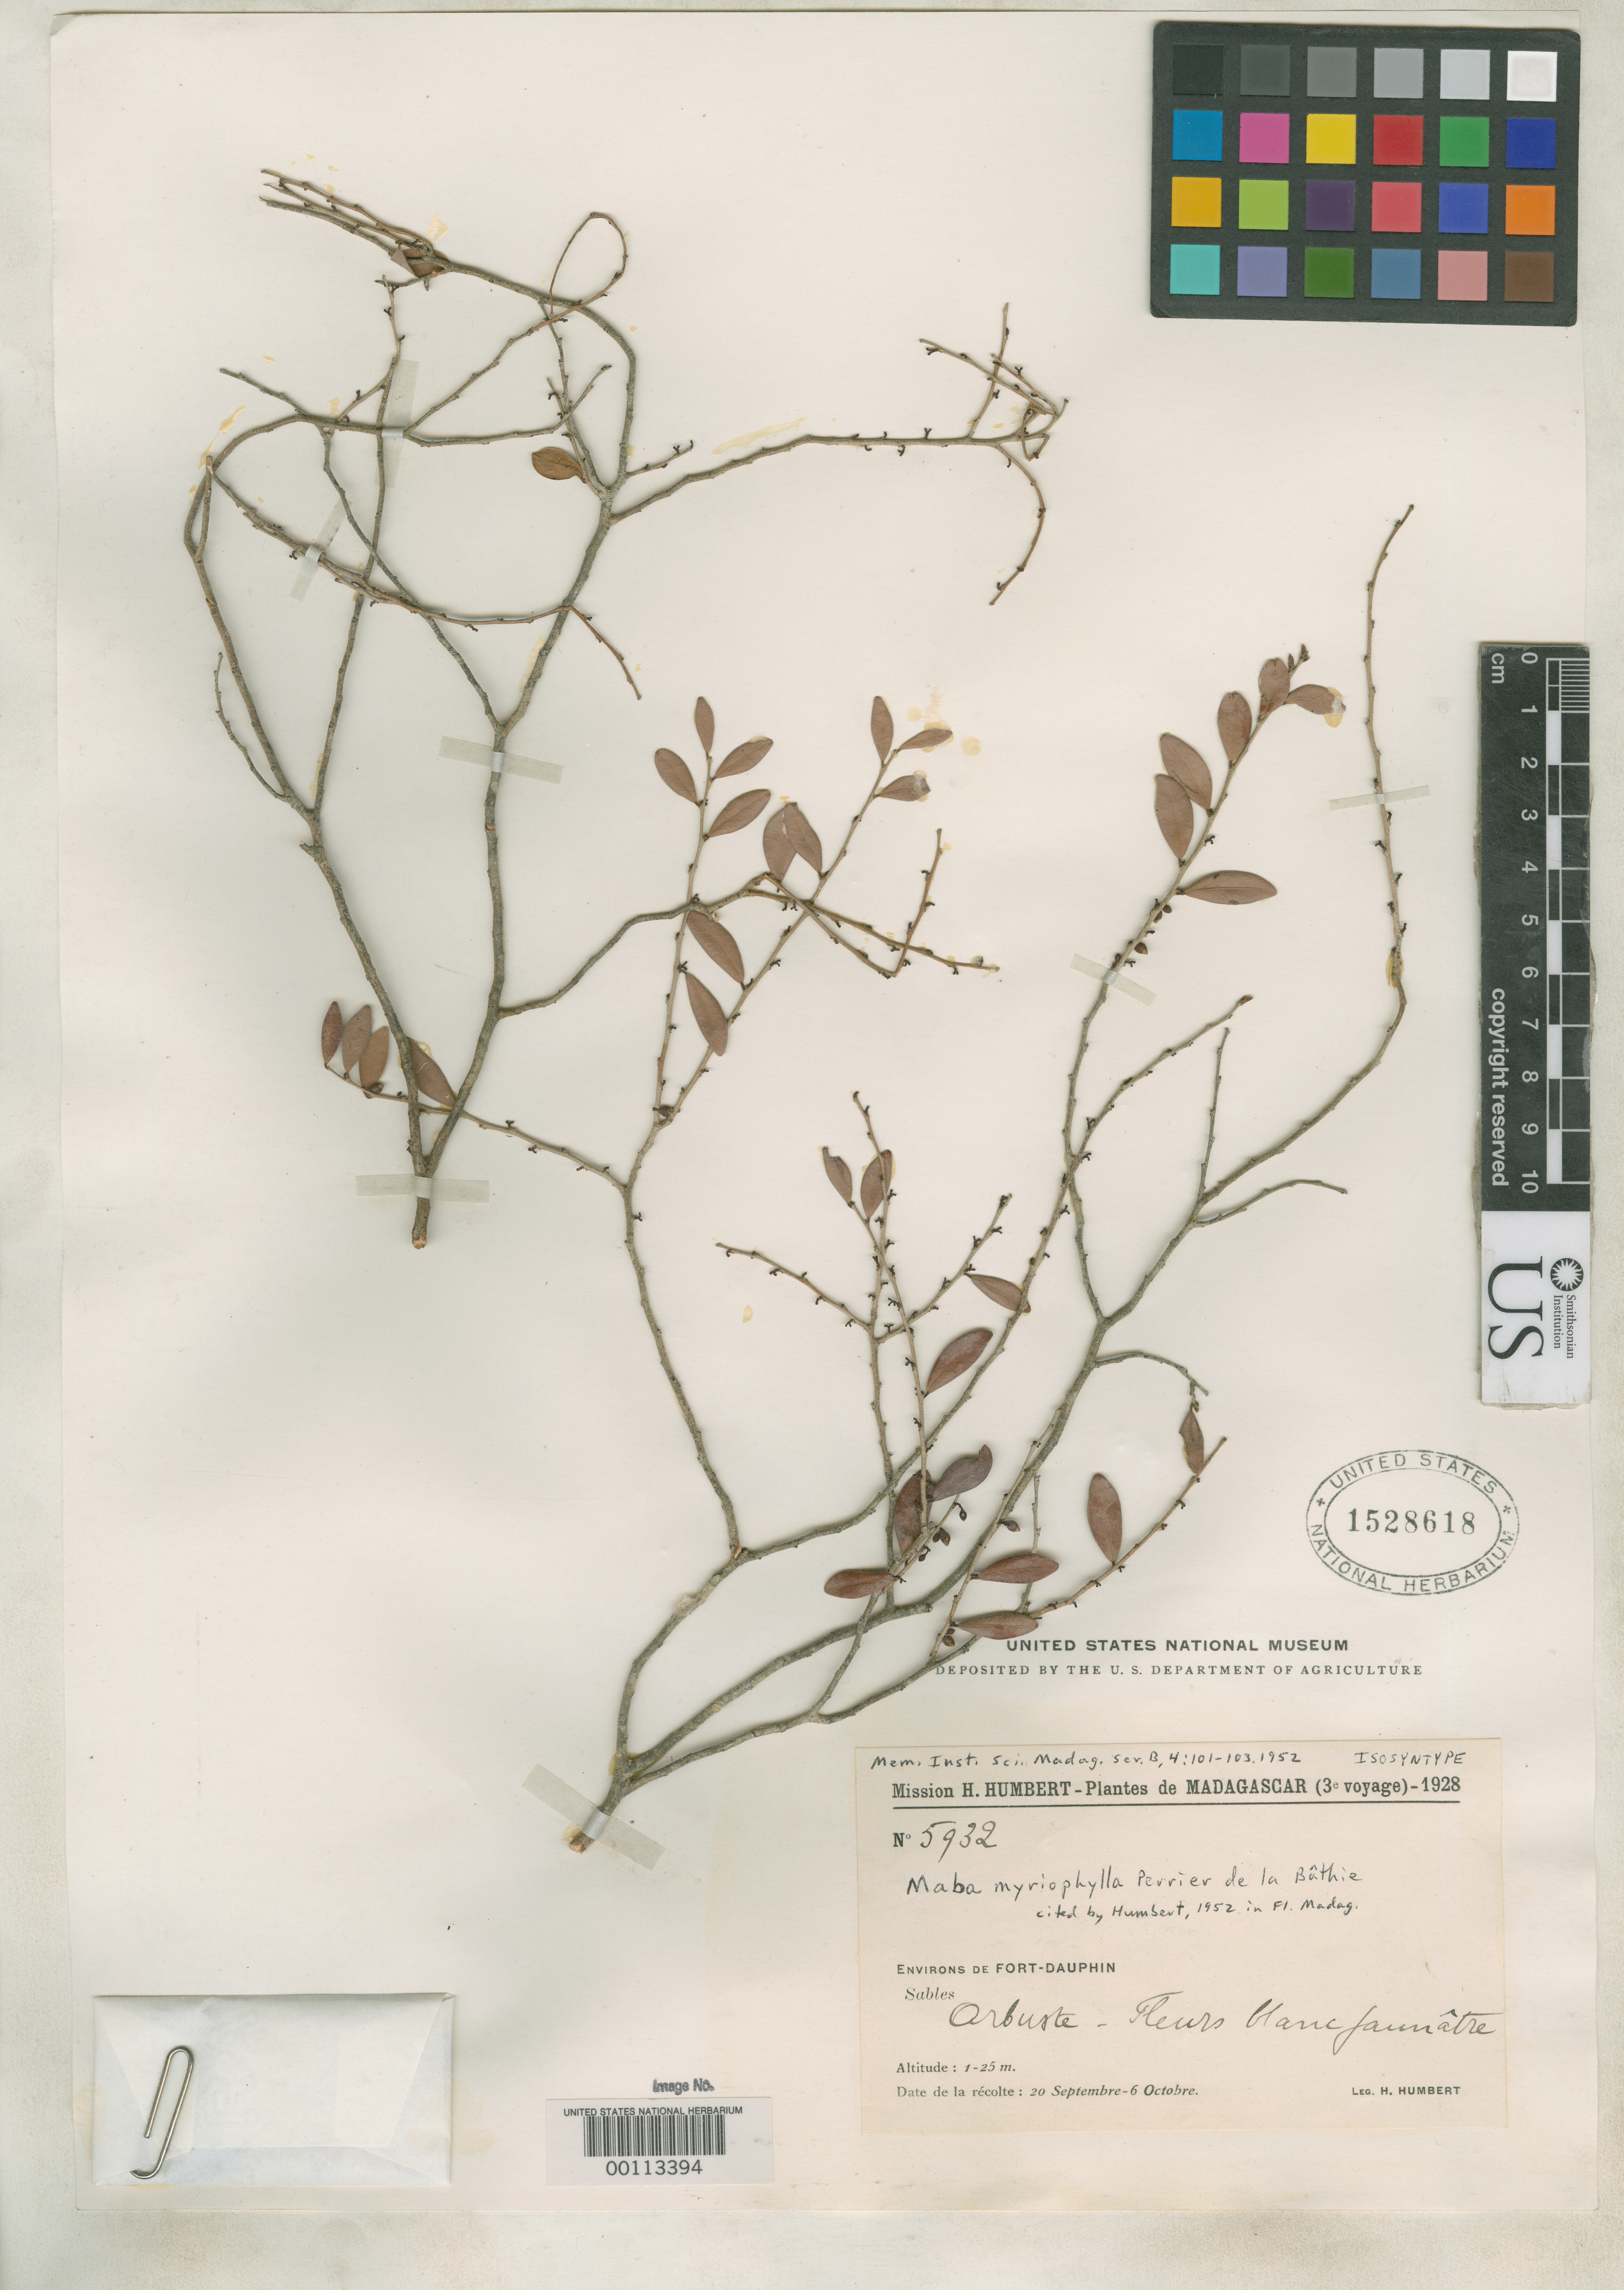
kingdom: Plantae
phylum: Tracheophyta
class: Magnoliopsida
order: Ericales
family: Ebenaceae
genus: Maba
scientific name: Maba myriophylla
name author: H. Perrier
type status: Isosyntype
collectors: H. Humbert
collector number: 5932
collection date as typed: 20 Sep 1928 to 06 Oct 1928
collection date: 1928-09-20/1928-10-06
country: Madagascar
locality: Fort Dauphin.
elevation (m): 1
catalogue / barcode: US 1528618